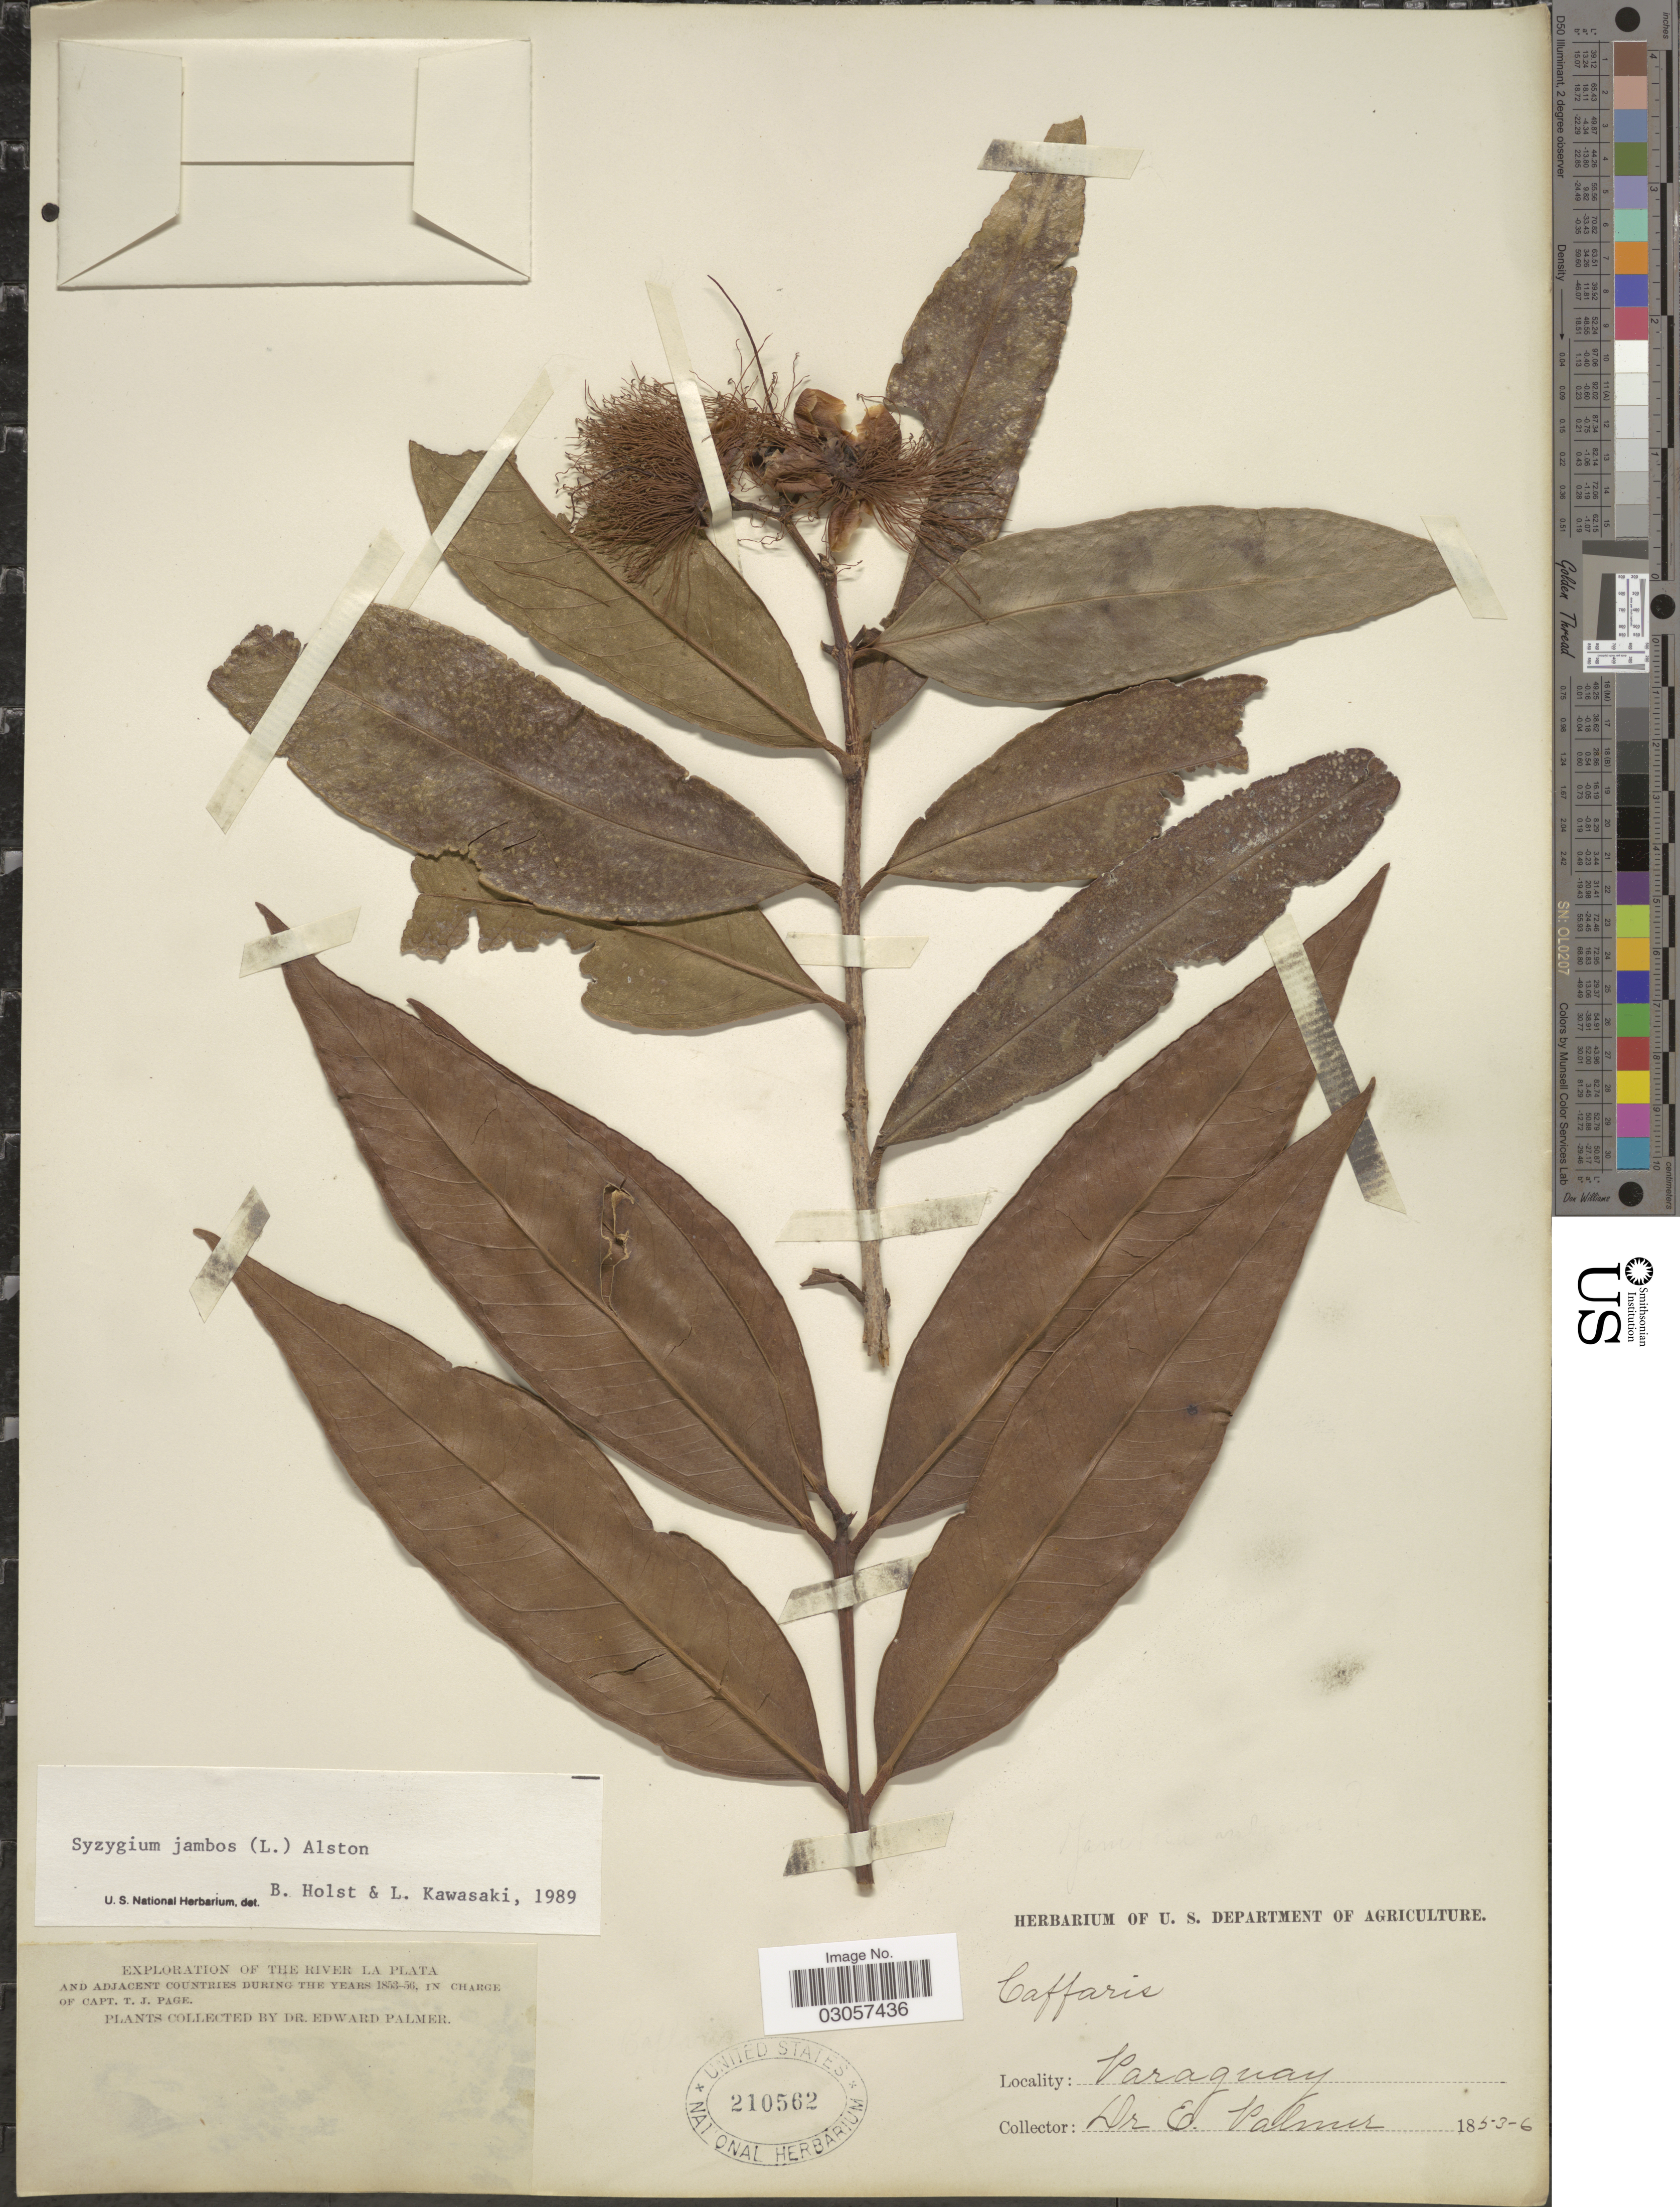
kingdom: Plantae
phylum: Tracheophyta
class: Magnoliopsida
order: Myrtales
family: Myrtaceae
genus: Syzygium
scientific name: Syzygium jambos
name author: (L.) Alston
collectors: E. Palmer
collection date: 1853/1856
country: Paraguay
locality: The River La Plata And Adjacent Countries.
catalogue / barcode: US 210562